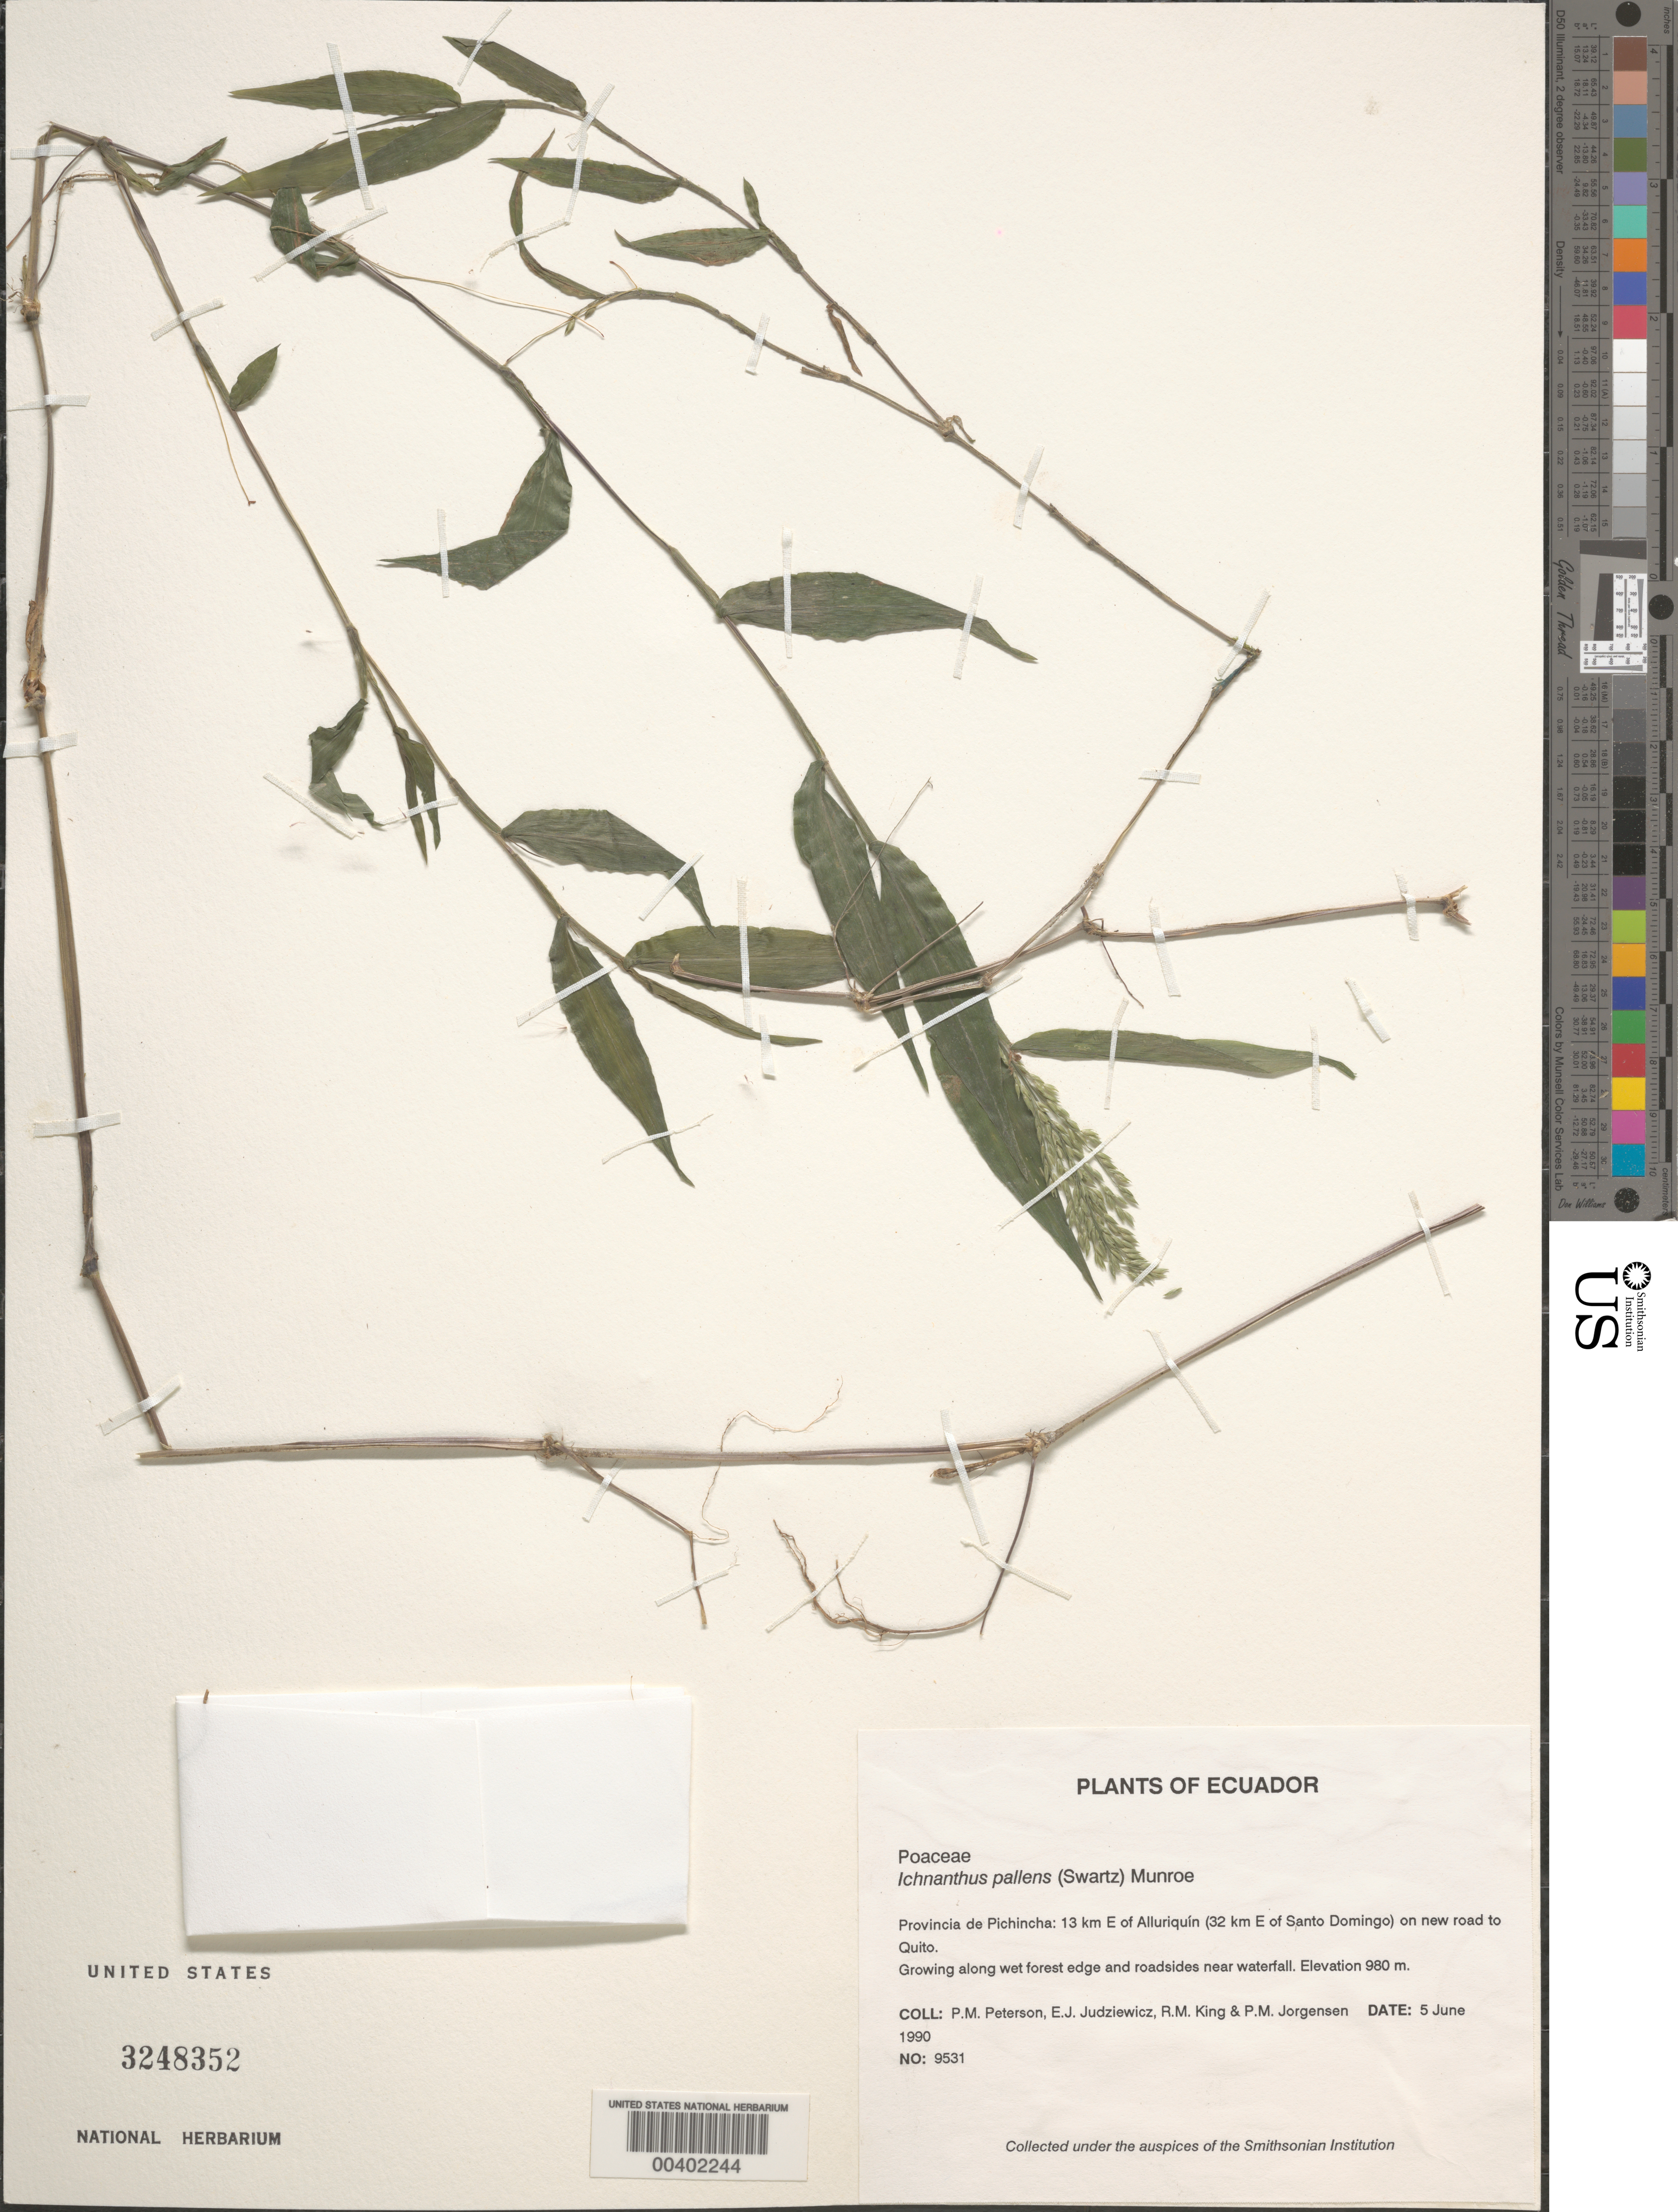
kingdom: Plantae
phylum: Tracheophyta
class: Liliopsida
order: Poales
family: Poaceae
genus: Ichnanthus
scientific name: Ichnanthus pallens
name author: (Sw.) Munro ex Benth.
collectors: P. M. Peterson & E. J. Judziewicz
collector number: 09531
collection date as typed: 05 Jun 1990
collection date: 1990-06-05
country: Ecuador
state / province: Pichincha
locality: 13 km E of Alluriquín (32 km E of Santo Domingo) on new road to Quito.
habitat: Growing along wet forest edge and roadsides near waterfall.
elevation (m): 980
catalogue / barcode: US 3248352